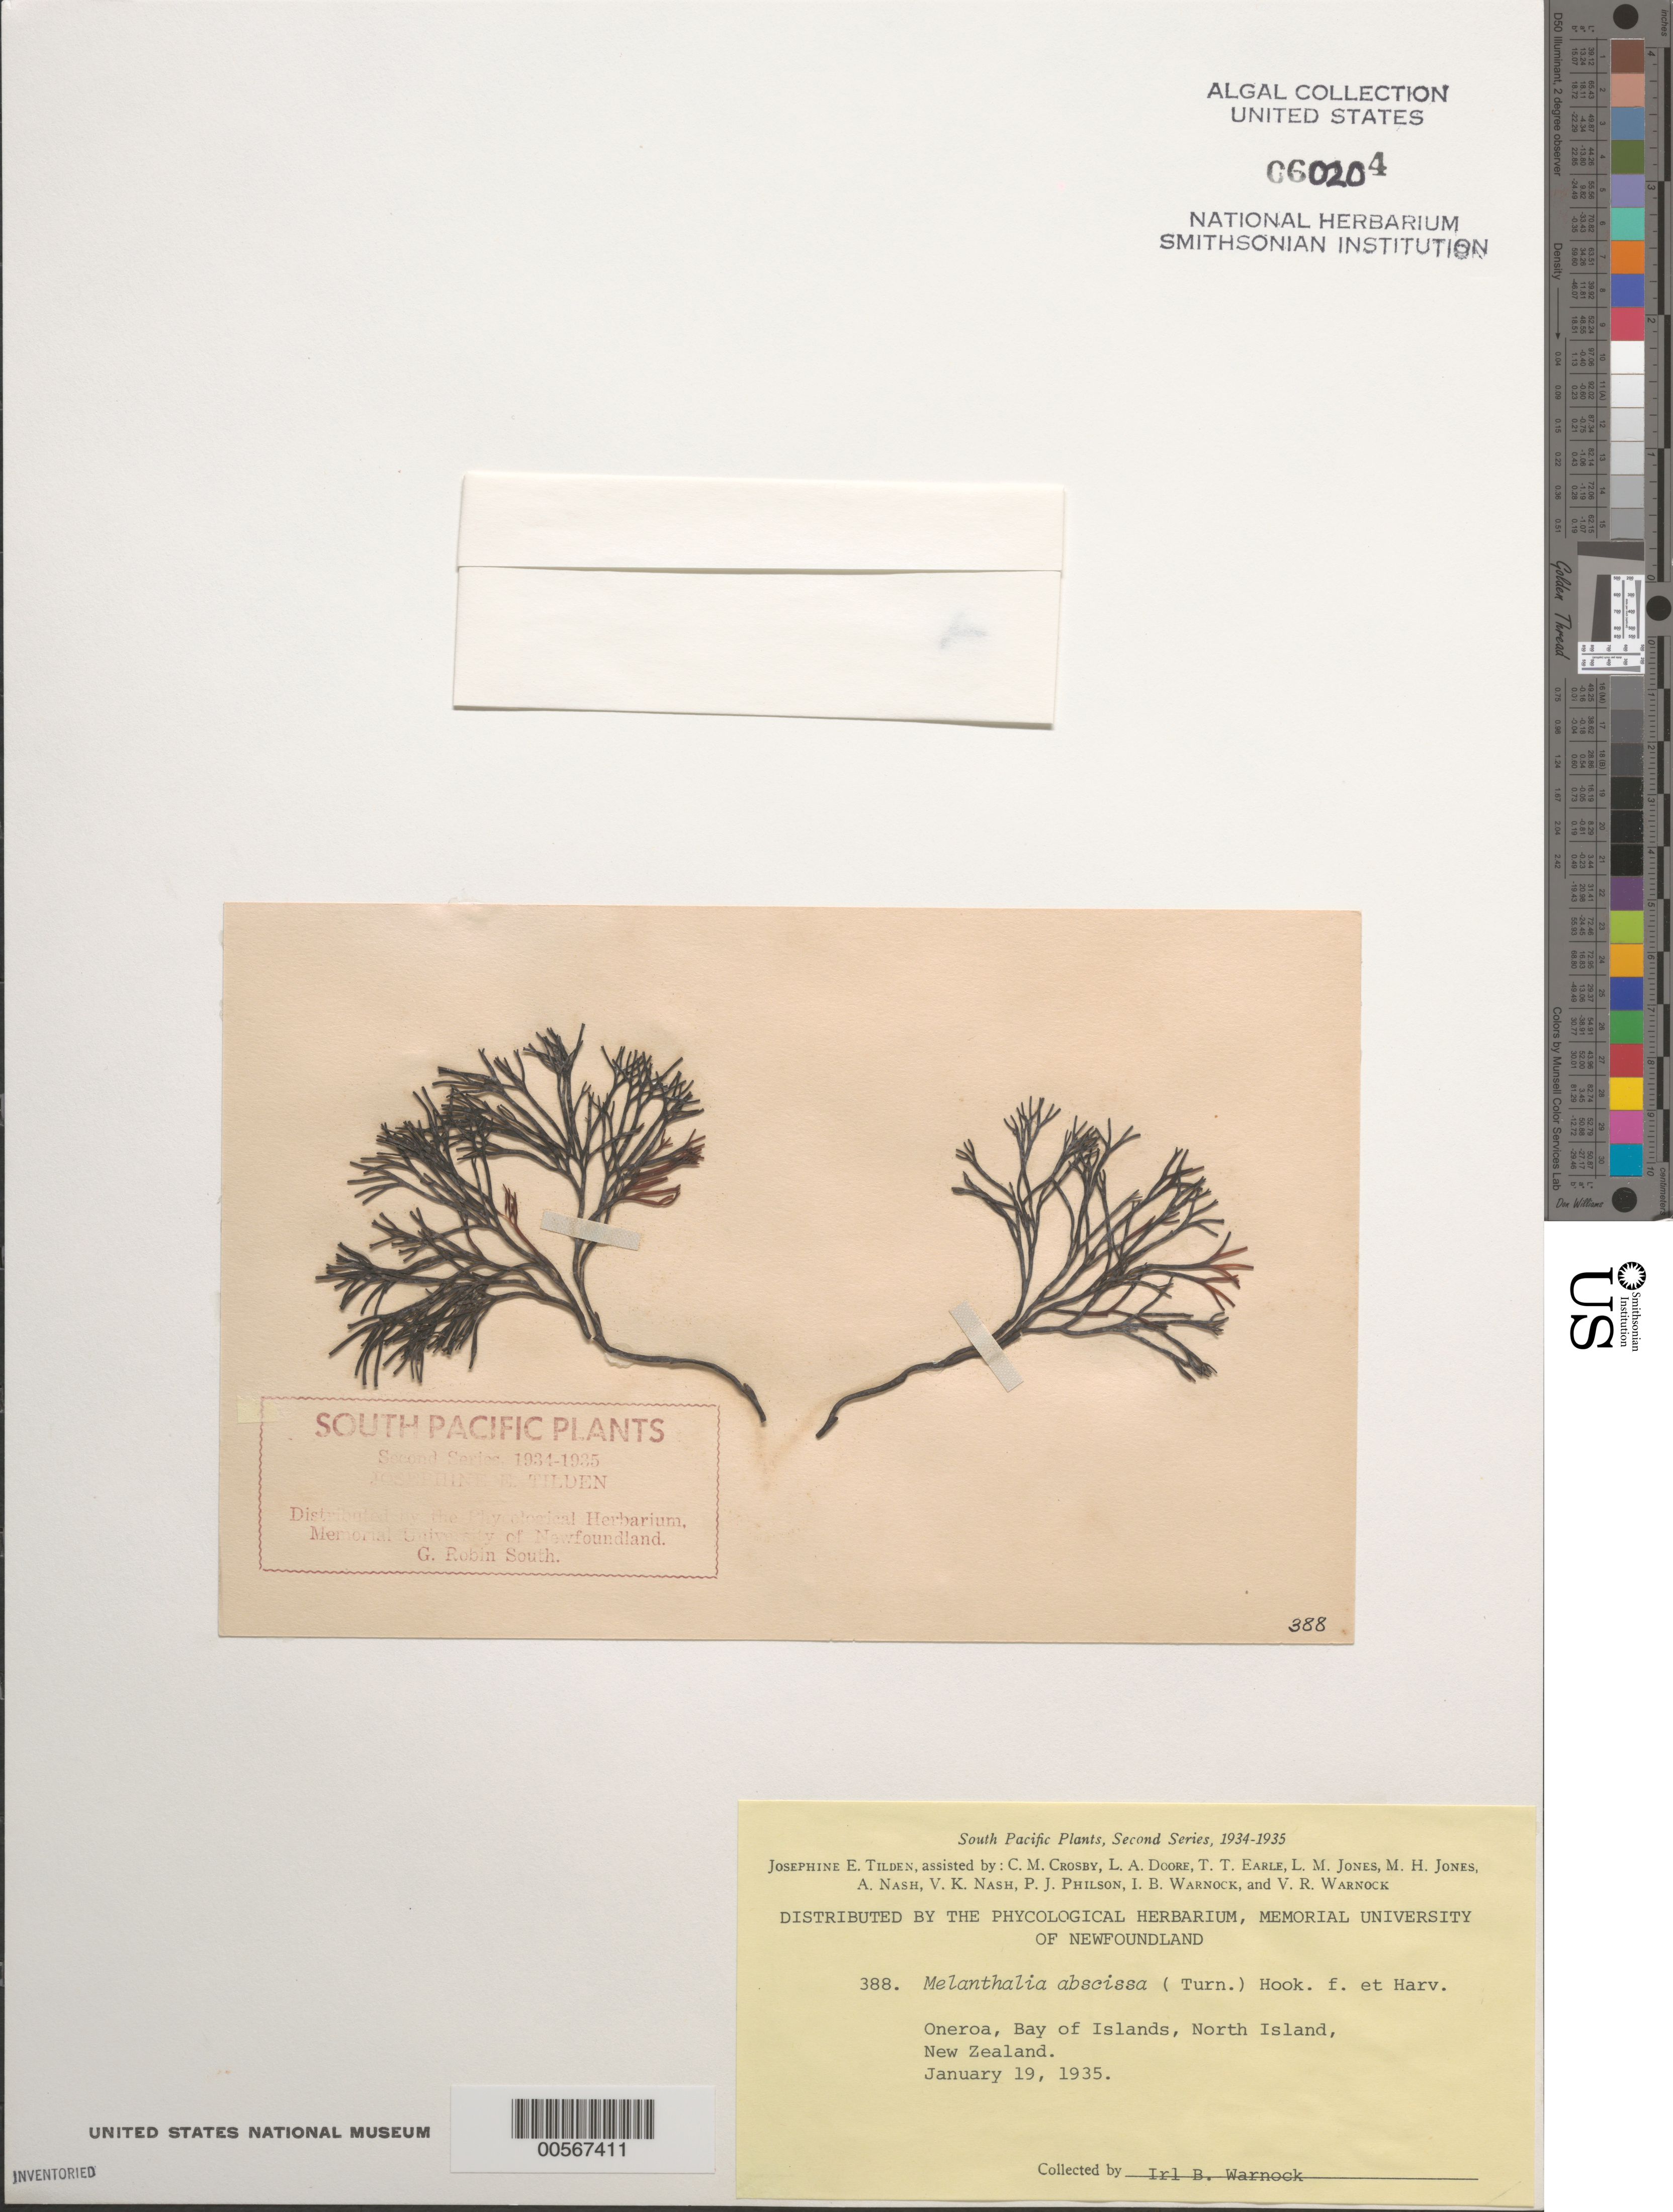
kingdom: Plantae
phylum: Rhodophyta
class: Florideophyceae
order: Gracilariales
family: Gracilariaceae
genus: Melanthalia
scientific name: Melanthalia abscissa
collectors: I. Warnock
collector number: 388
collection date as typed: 19 Jan 1935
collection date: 1935-01-19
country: New Zealand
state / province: Northland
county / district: Far North District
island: North Island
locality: Bay of Islands, Oneroa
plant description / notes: Tilden, South Pacific Plants, Second Series, 1934-1935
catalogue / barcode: US 60204